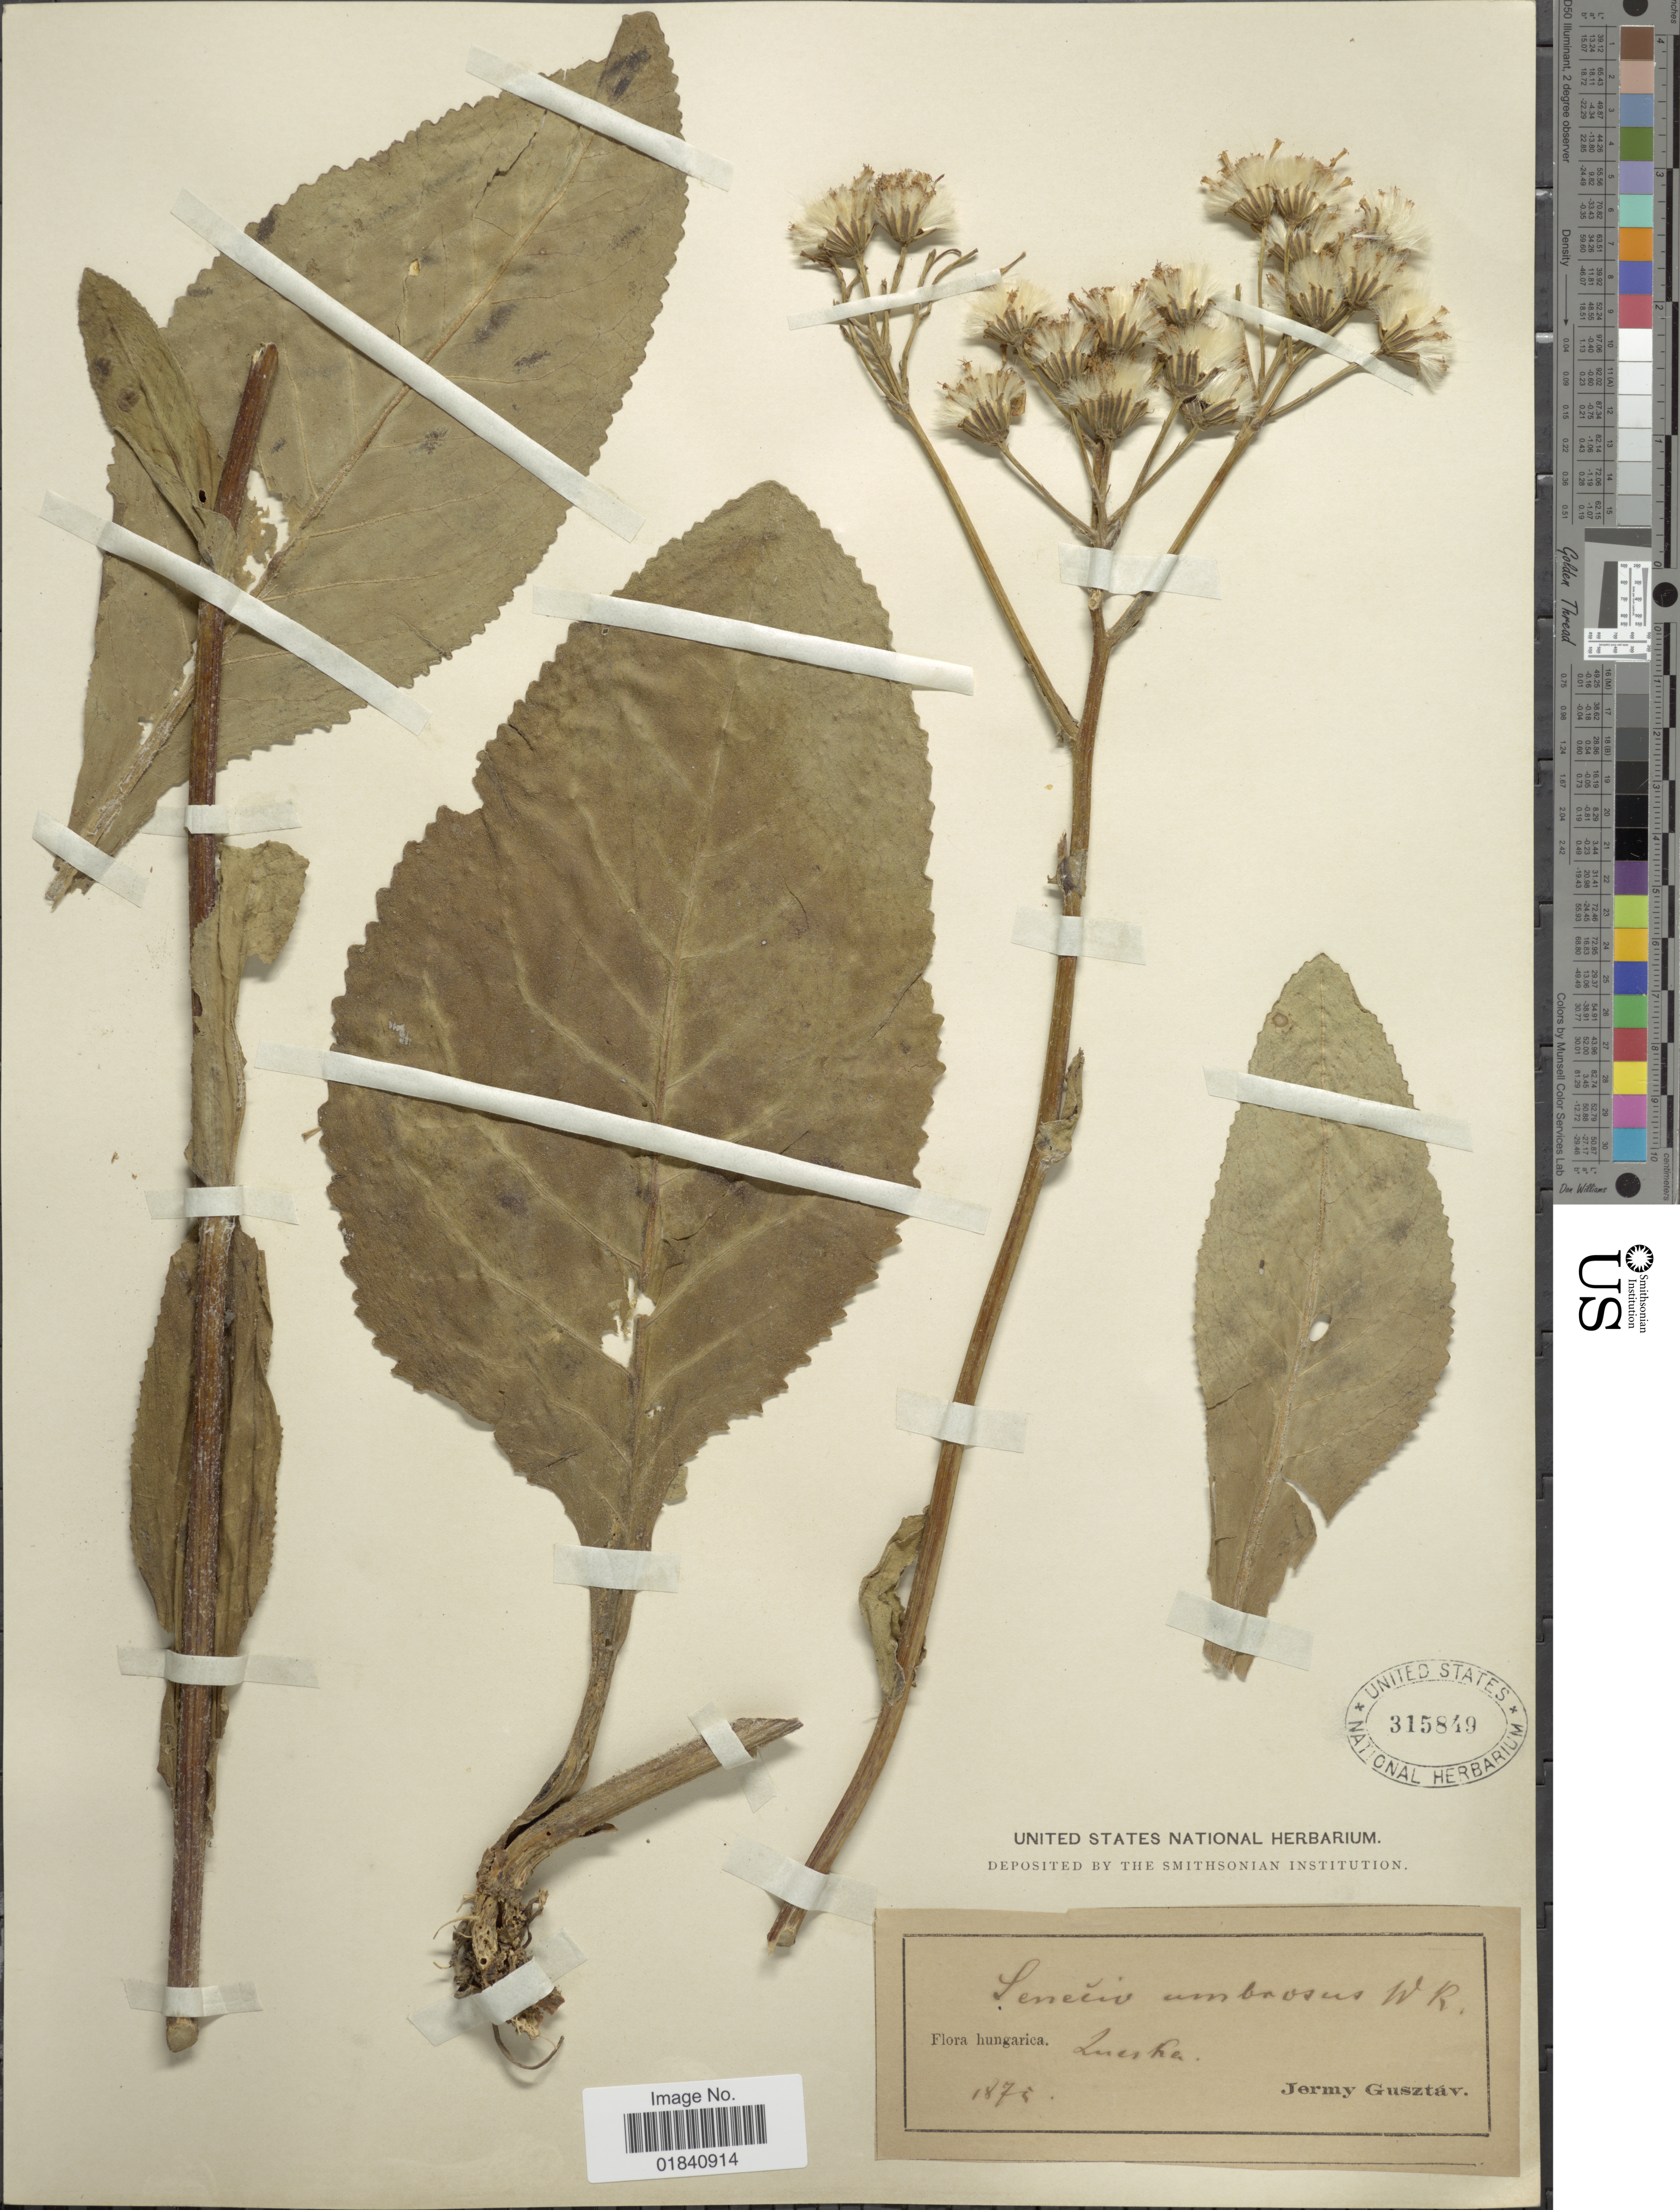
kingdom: Plantae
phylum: Tracheophyta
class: Magnoliopsida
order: Asterales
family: Asteraceae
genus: Senecio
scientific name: Senecio umbrosus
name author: Bess.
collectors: G. Jermy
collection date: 1875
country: Hungary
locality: Lucika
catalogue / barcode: US 315849